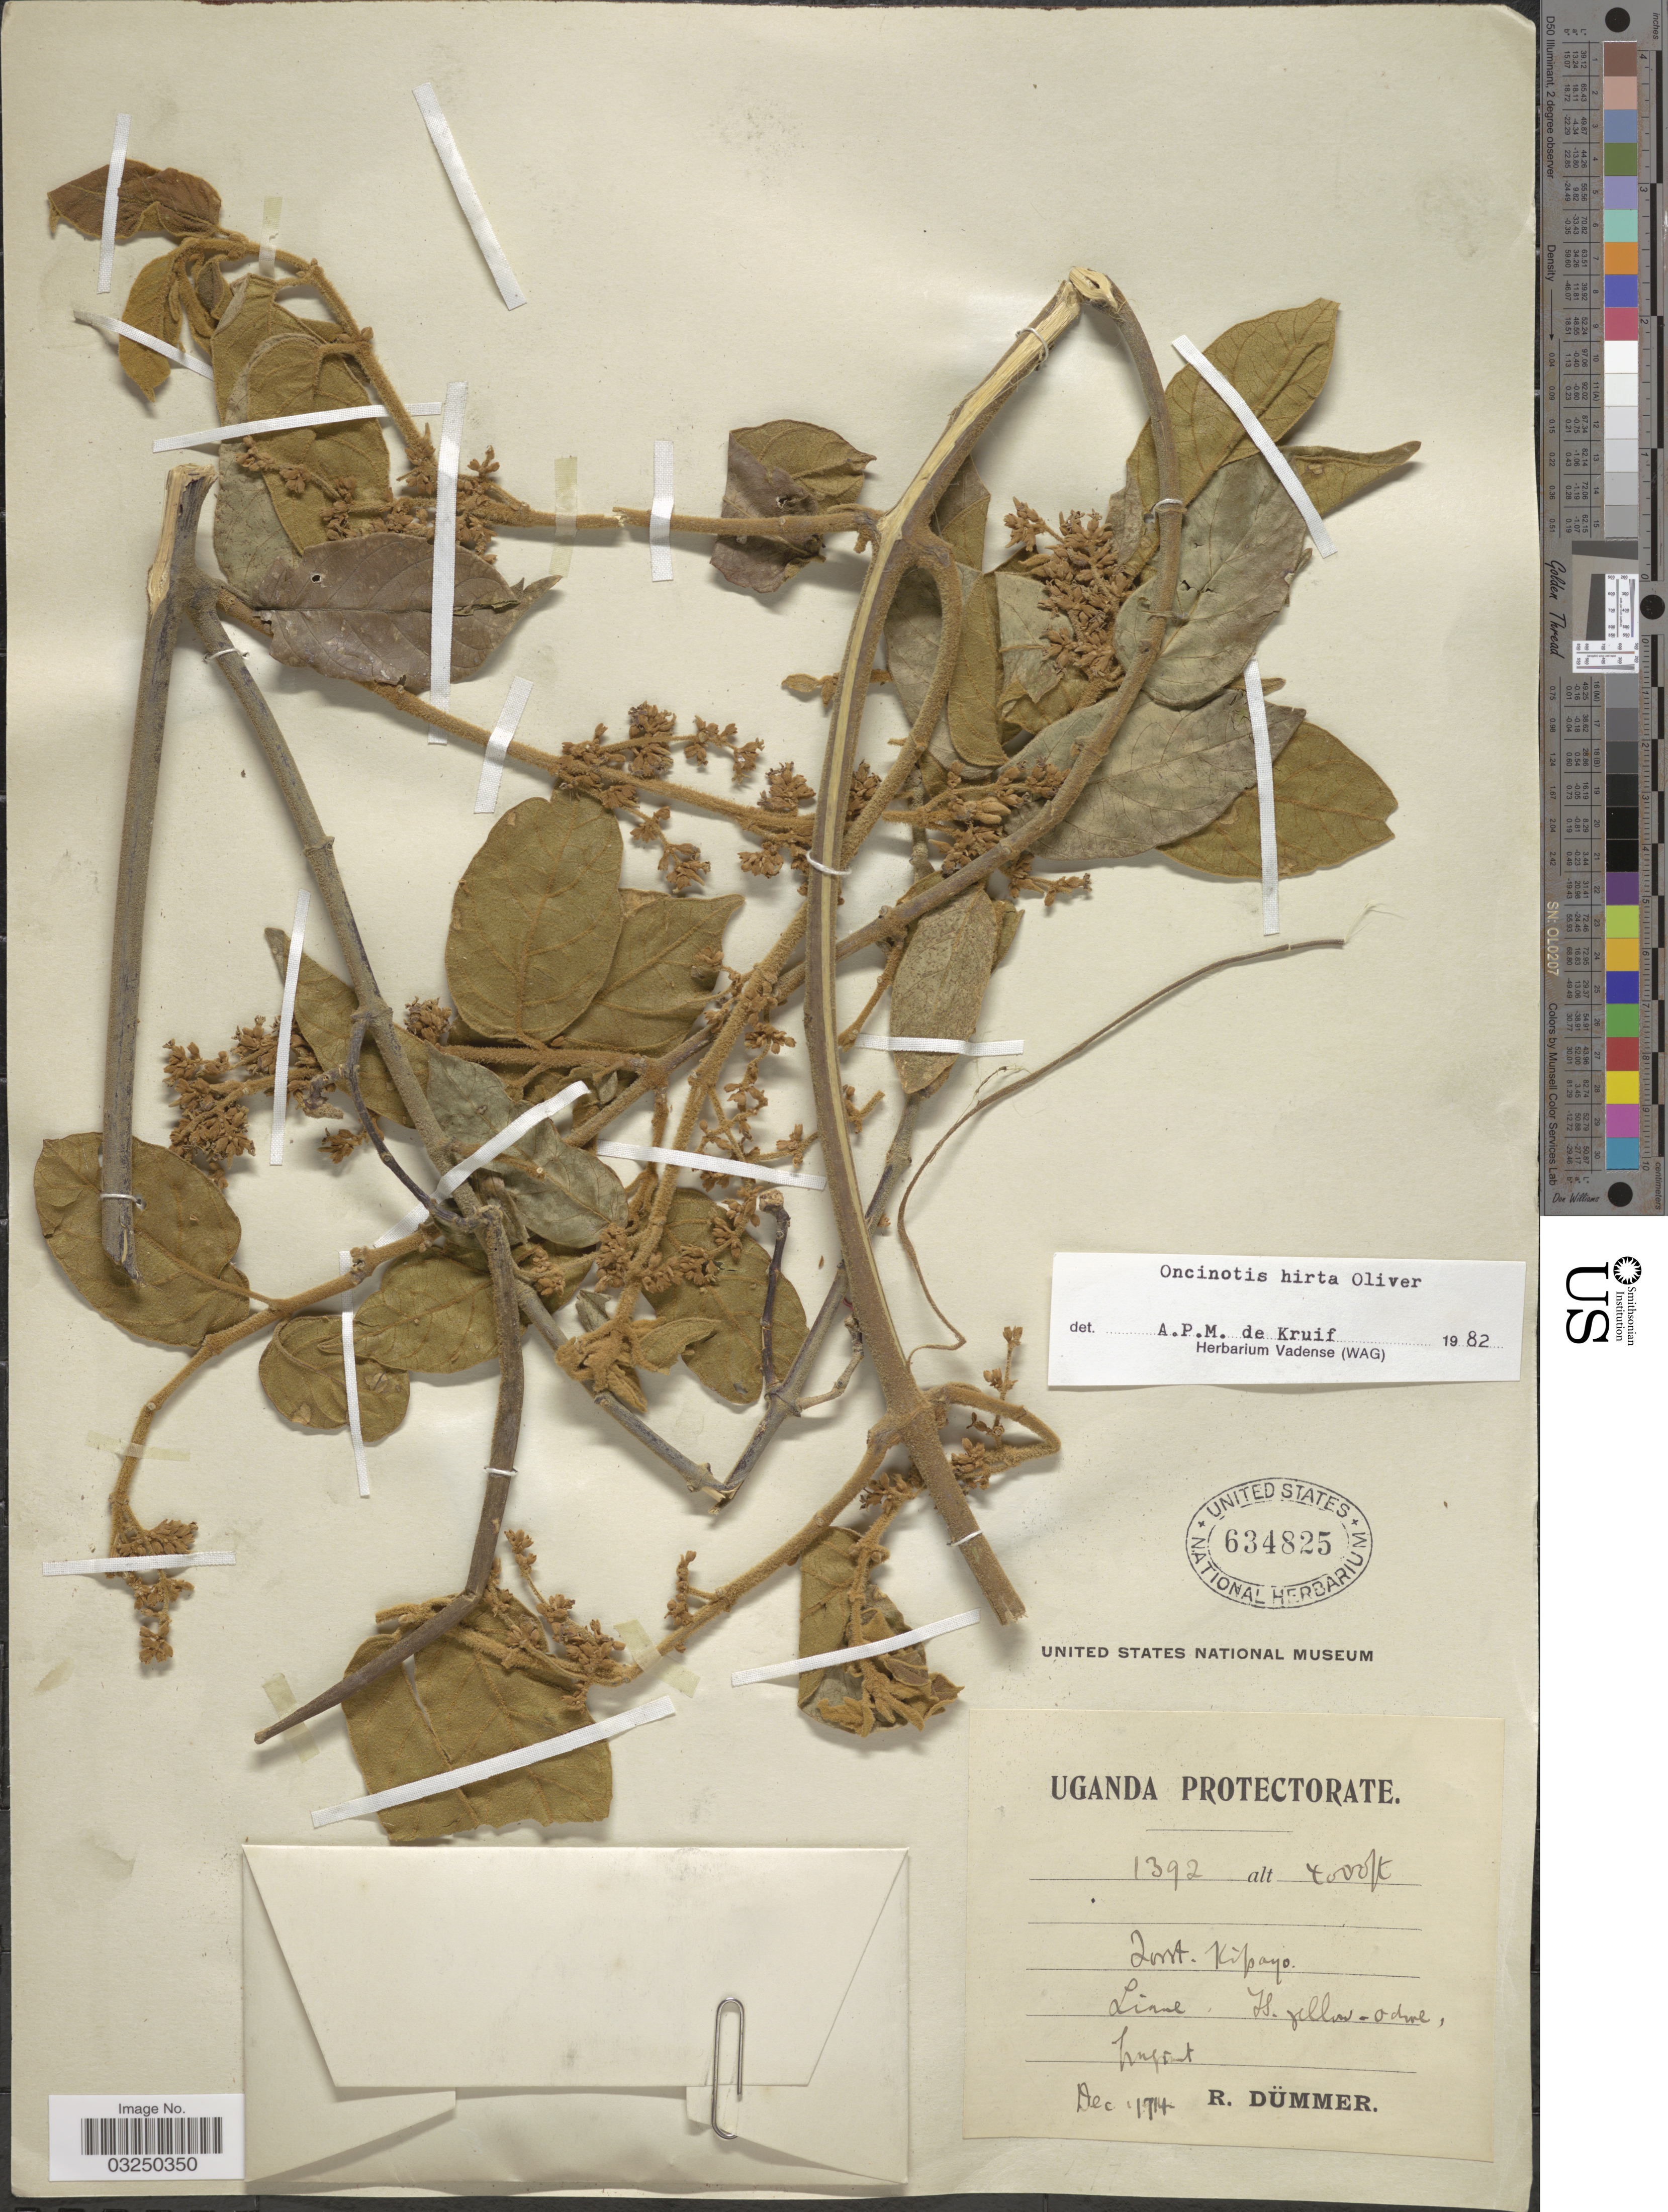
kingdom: Plantae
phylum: Tracheophyta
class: Magnoliopsida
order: Gentianales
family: Apocynaceae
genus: Oncinotis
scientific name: Oncinotis hirta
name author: Oliv.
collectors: R. A. Dümmer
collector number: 1392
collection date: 1914-12-01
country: Uganda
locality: Uganda Protectorate. Forest Kipayo.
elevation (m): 1219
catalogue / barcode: US 634825